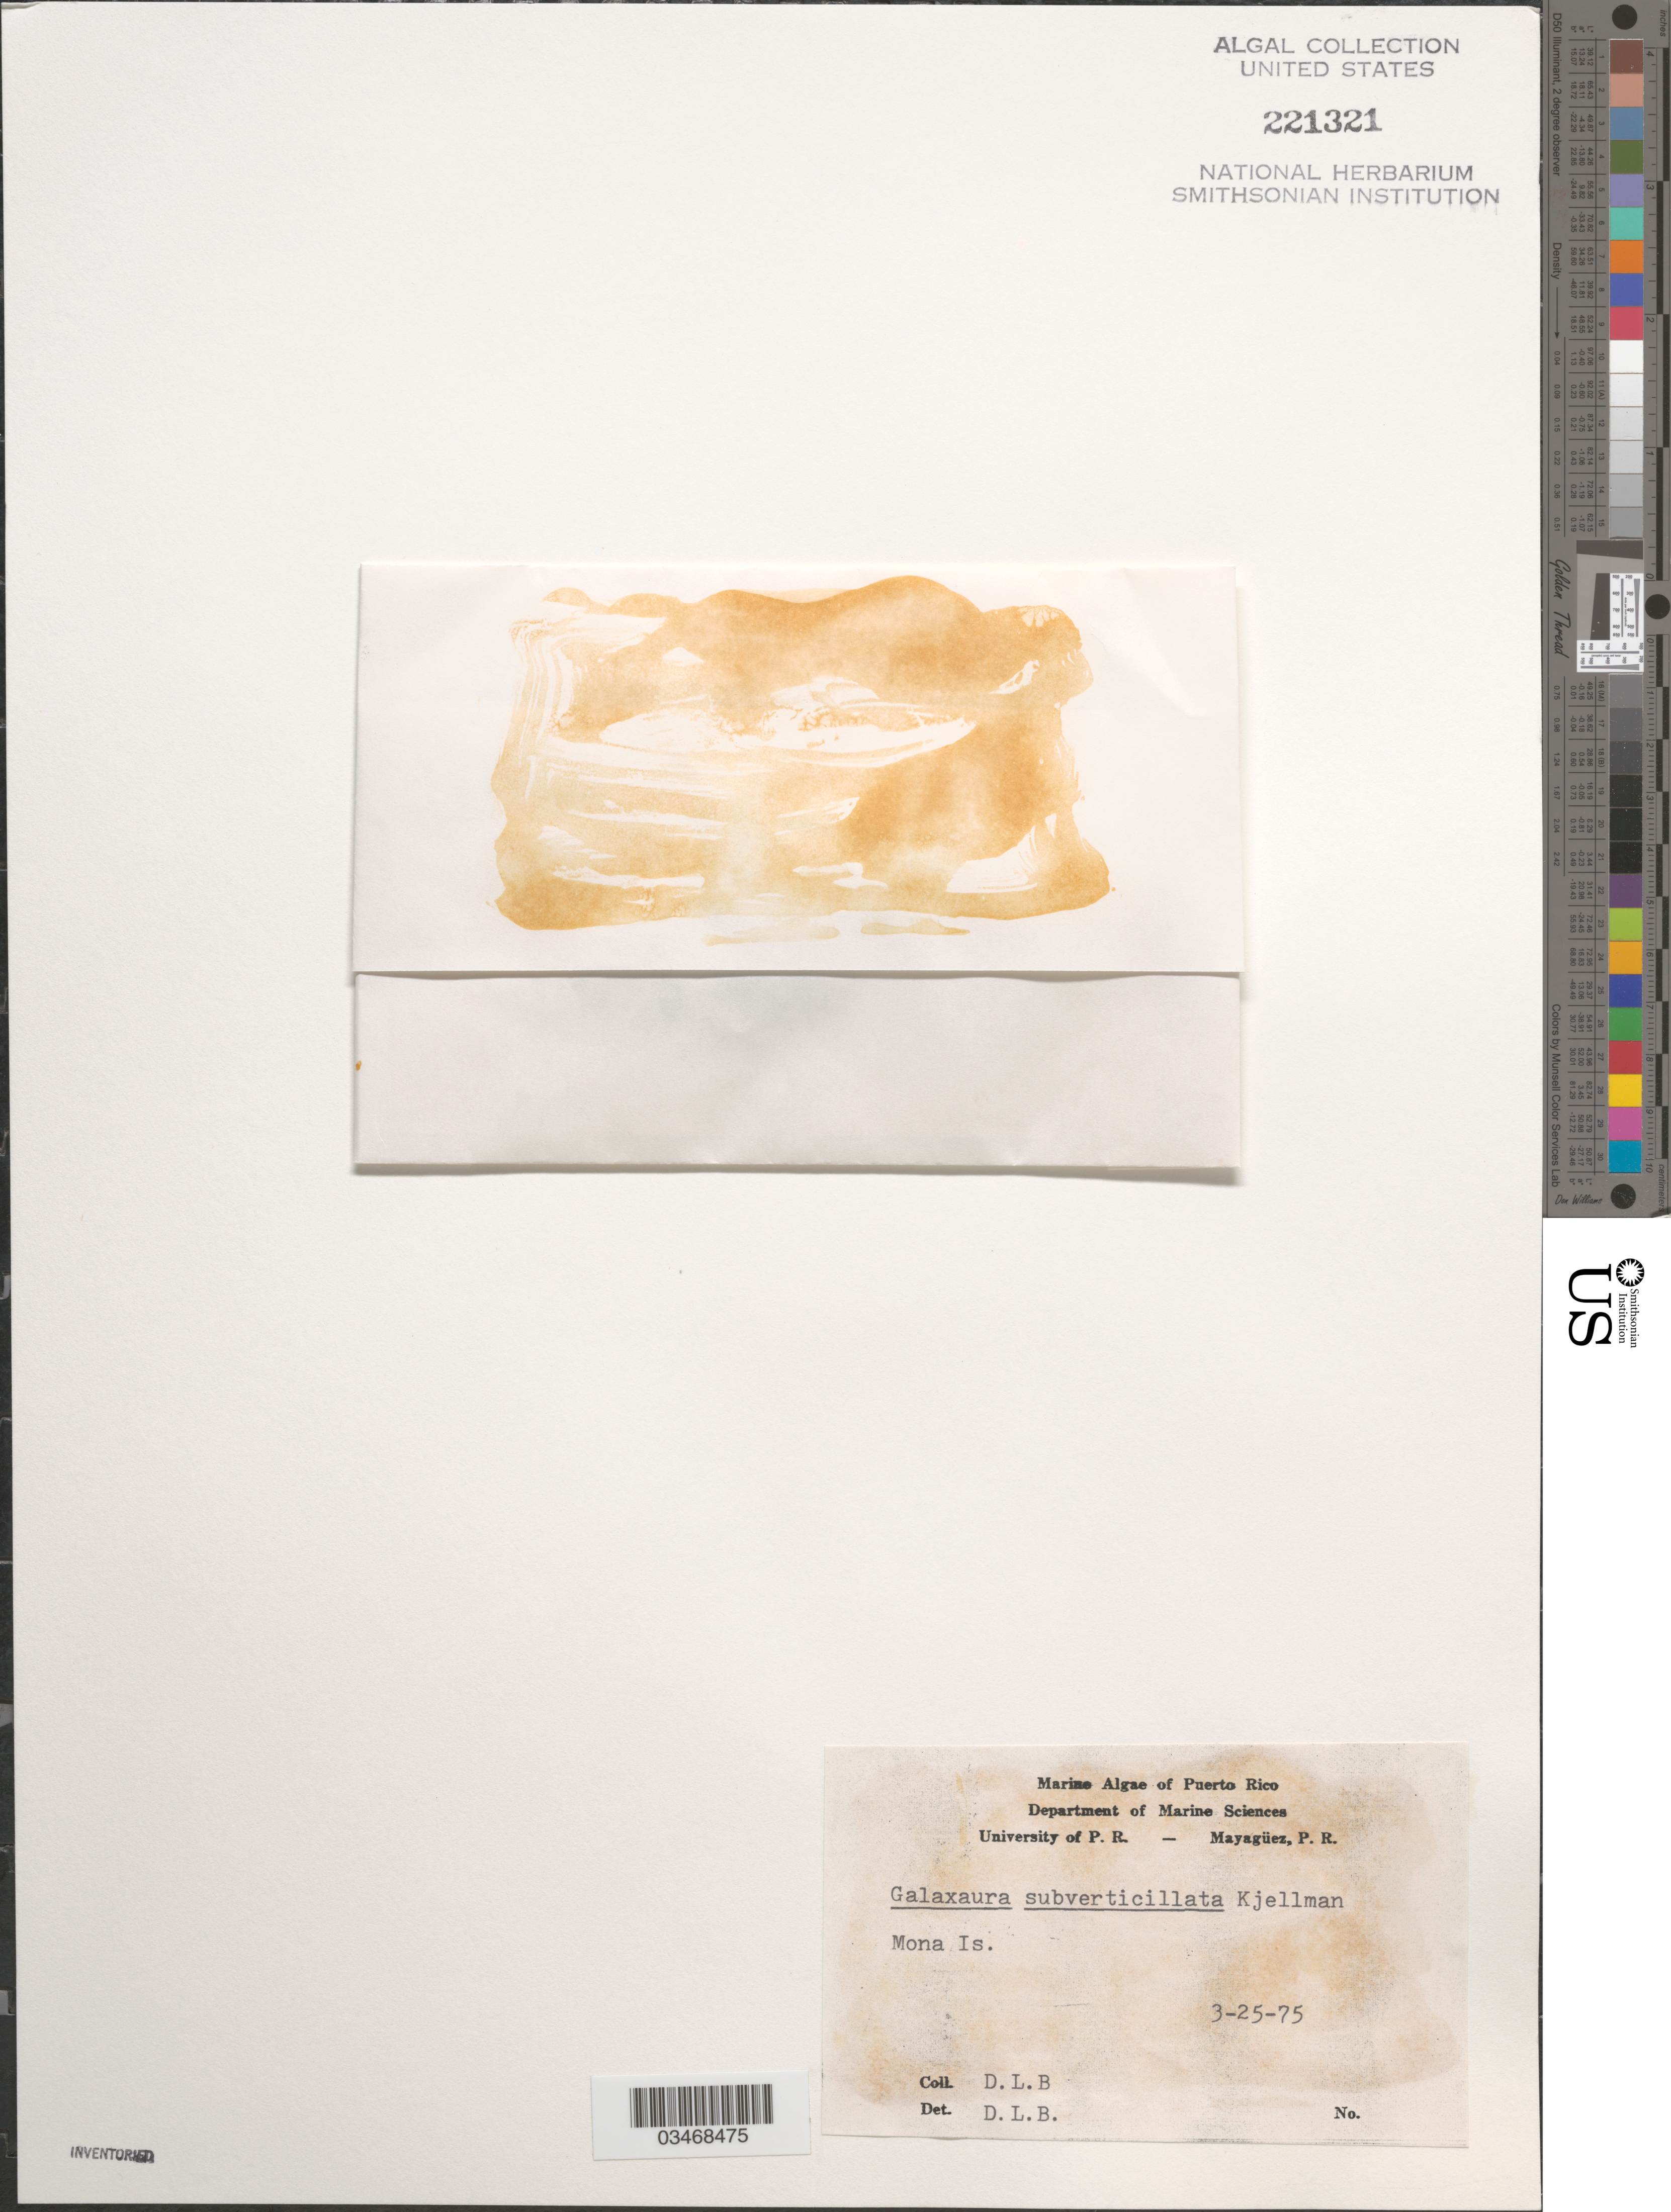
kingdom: Plantae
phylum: Rhodophyta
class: Florideophyceae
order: Nemaliales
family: Galaxauraceae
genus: Galaxaura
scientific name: Galaxaura rugosa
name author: (Ellis & Sol.) J.V.Lamouroux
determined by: Algae name updating Project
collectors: D.L. Ballantine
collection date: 1975-03-25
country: Puerto Rico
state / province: Mayagüez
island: Mona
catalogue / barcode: US 221321